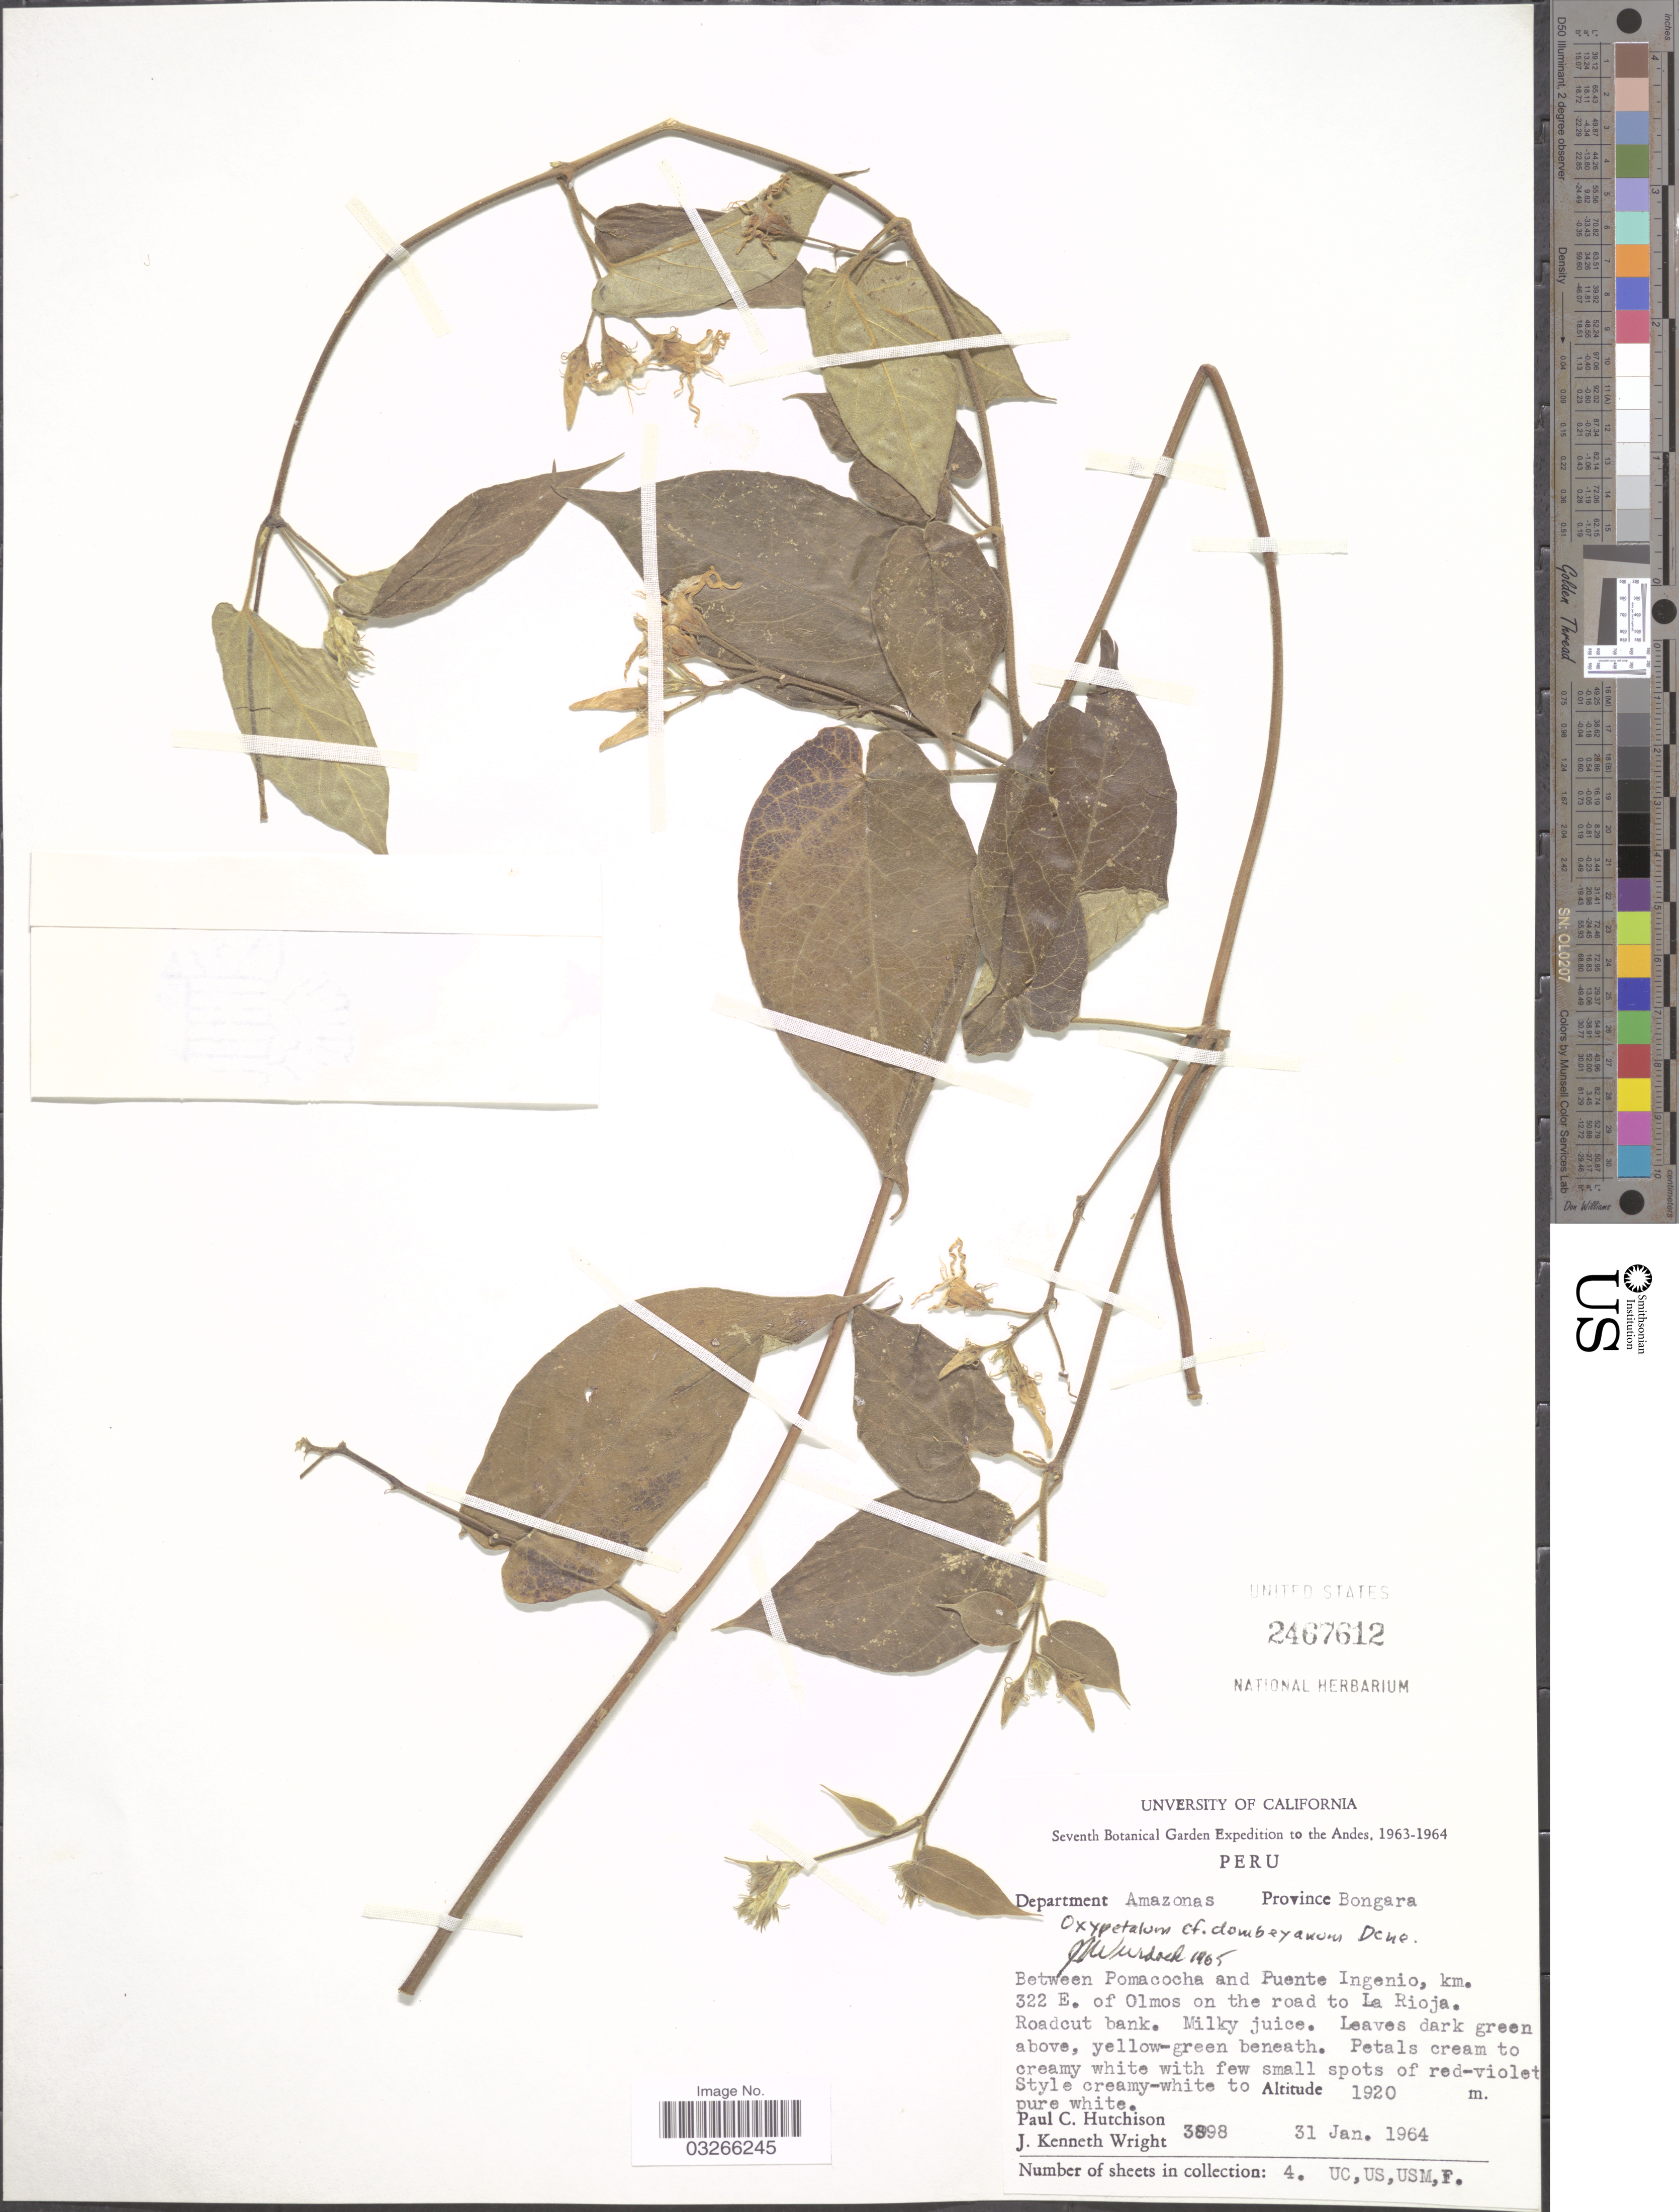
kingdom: Plantae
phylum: Tracheophyta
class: Magnoliopsida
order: Gentianales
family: Apocynaceae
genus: Oxypetalum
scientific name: Oxypetalum dombeyanum Decne.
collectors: P. C. Hutchison & J. K. Wright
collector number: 3898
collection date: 1964-01-31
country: Peru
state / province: Amazonas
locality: The Andes, Department Amazonas, Province Bongara. Between Pomacocha and Puente Ingenio, km. 332 E. of Olmos on the road to La Rioja.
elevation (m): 1920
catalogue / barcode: US 2467612